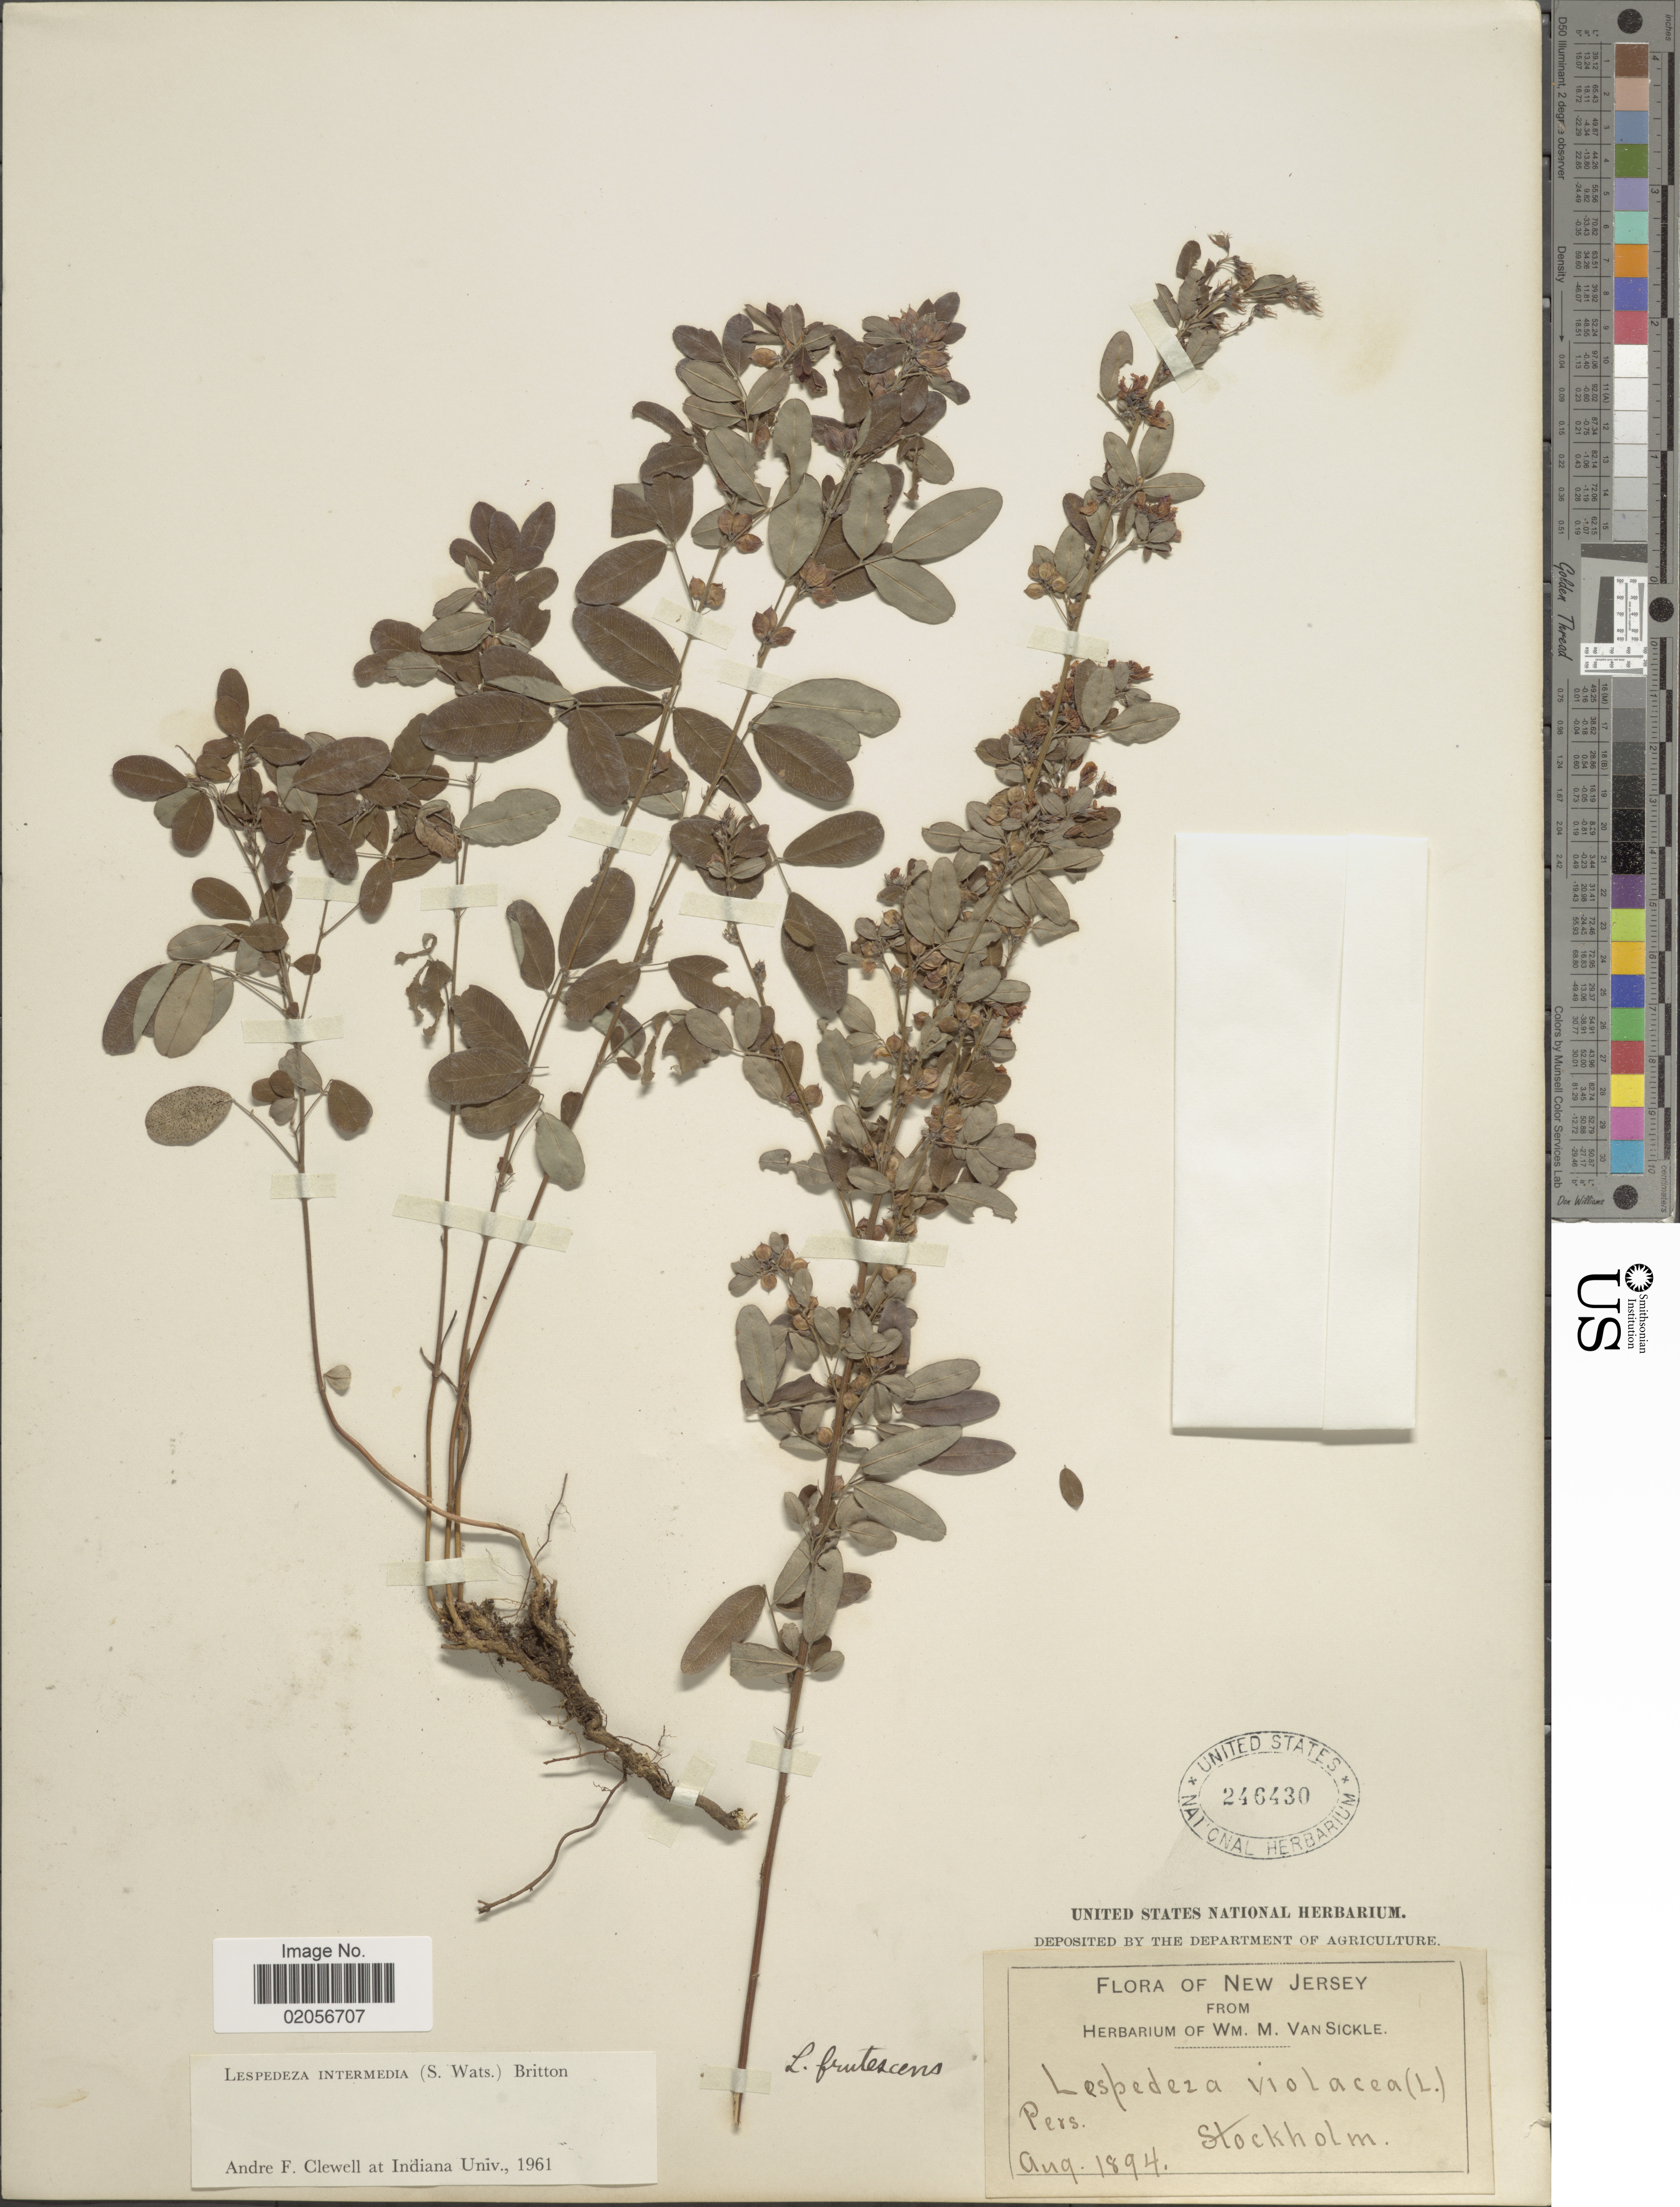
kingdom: Plantae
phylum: Tracheophyta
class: Magnoliopsida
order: Fabales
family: Fabaceae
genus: Lespedeza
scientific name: Lespedeza intermedia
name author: (S. Watson) Britton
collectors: ex herb. Wm. M. Van Sickle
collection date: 1894-08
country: United States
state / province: New Jersey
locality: Stockholm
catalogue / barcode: US 246430